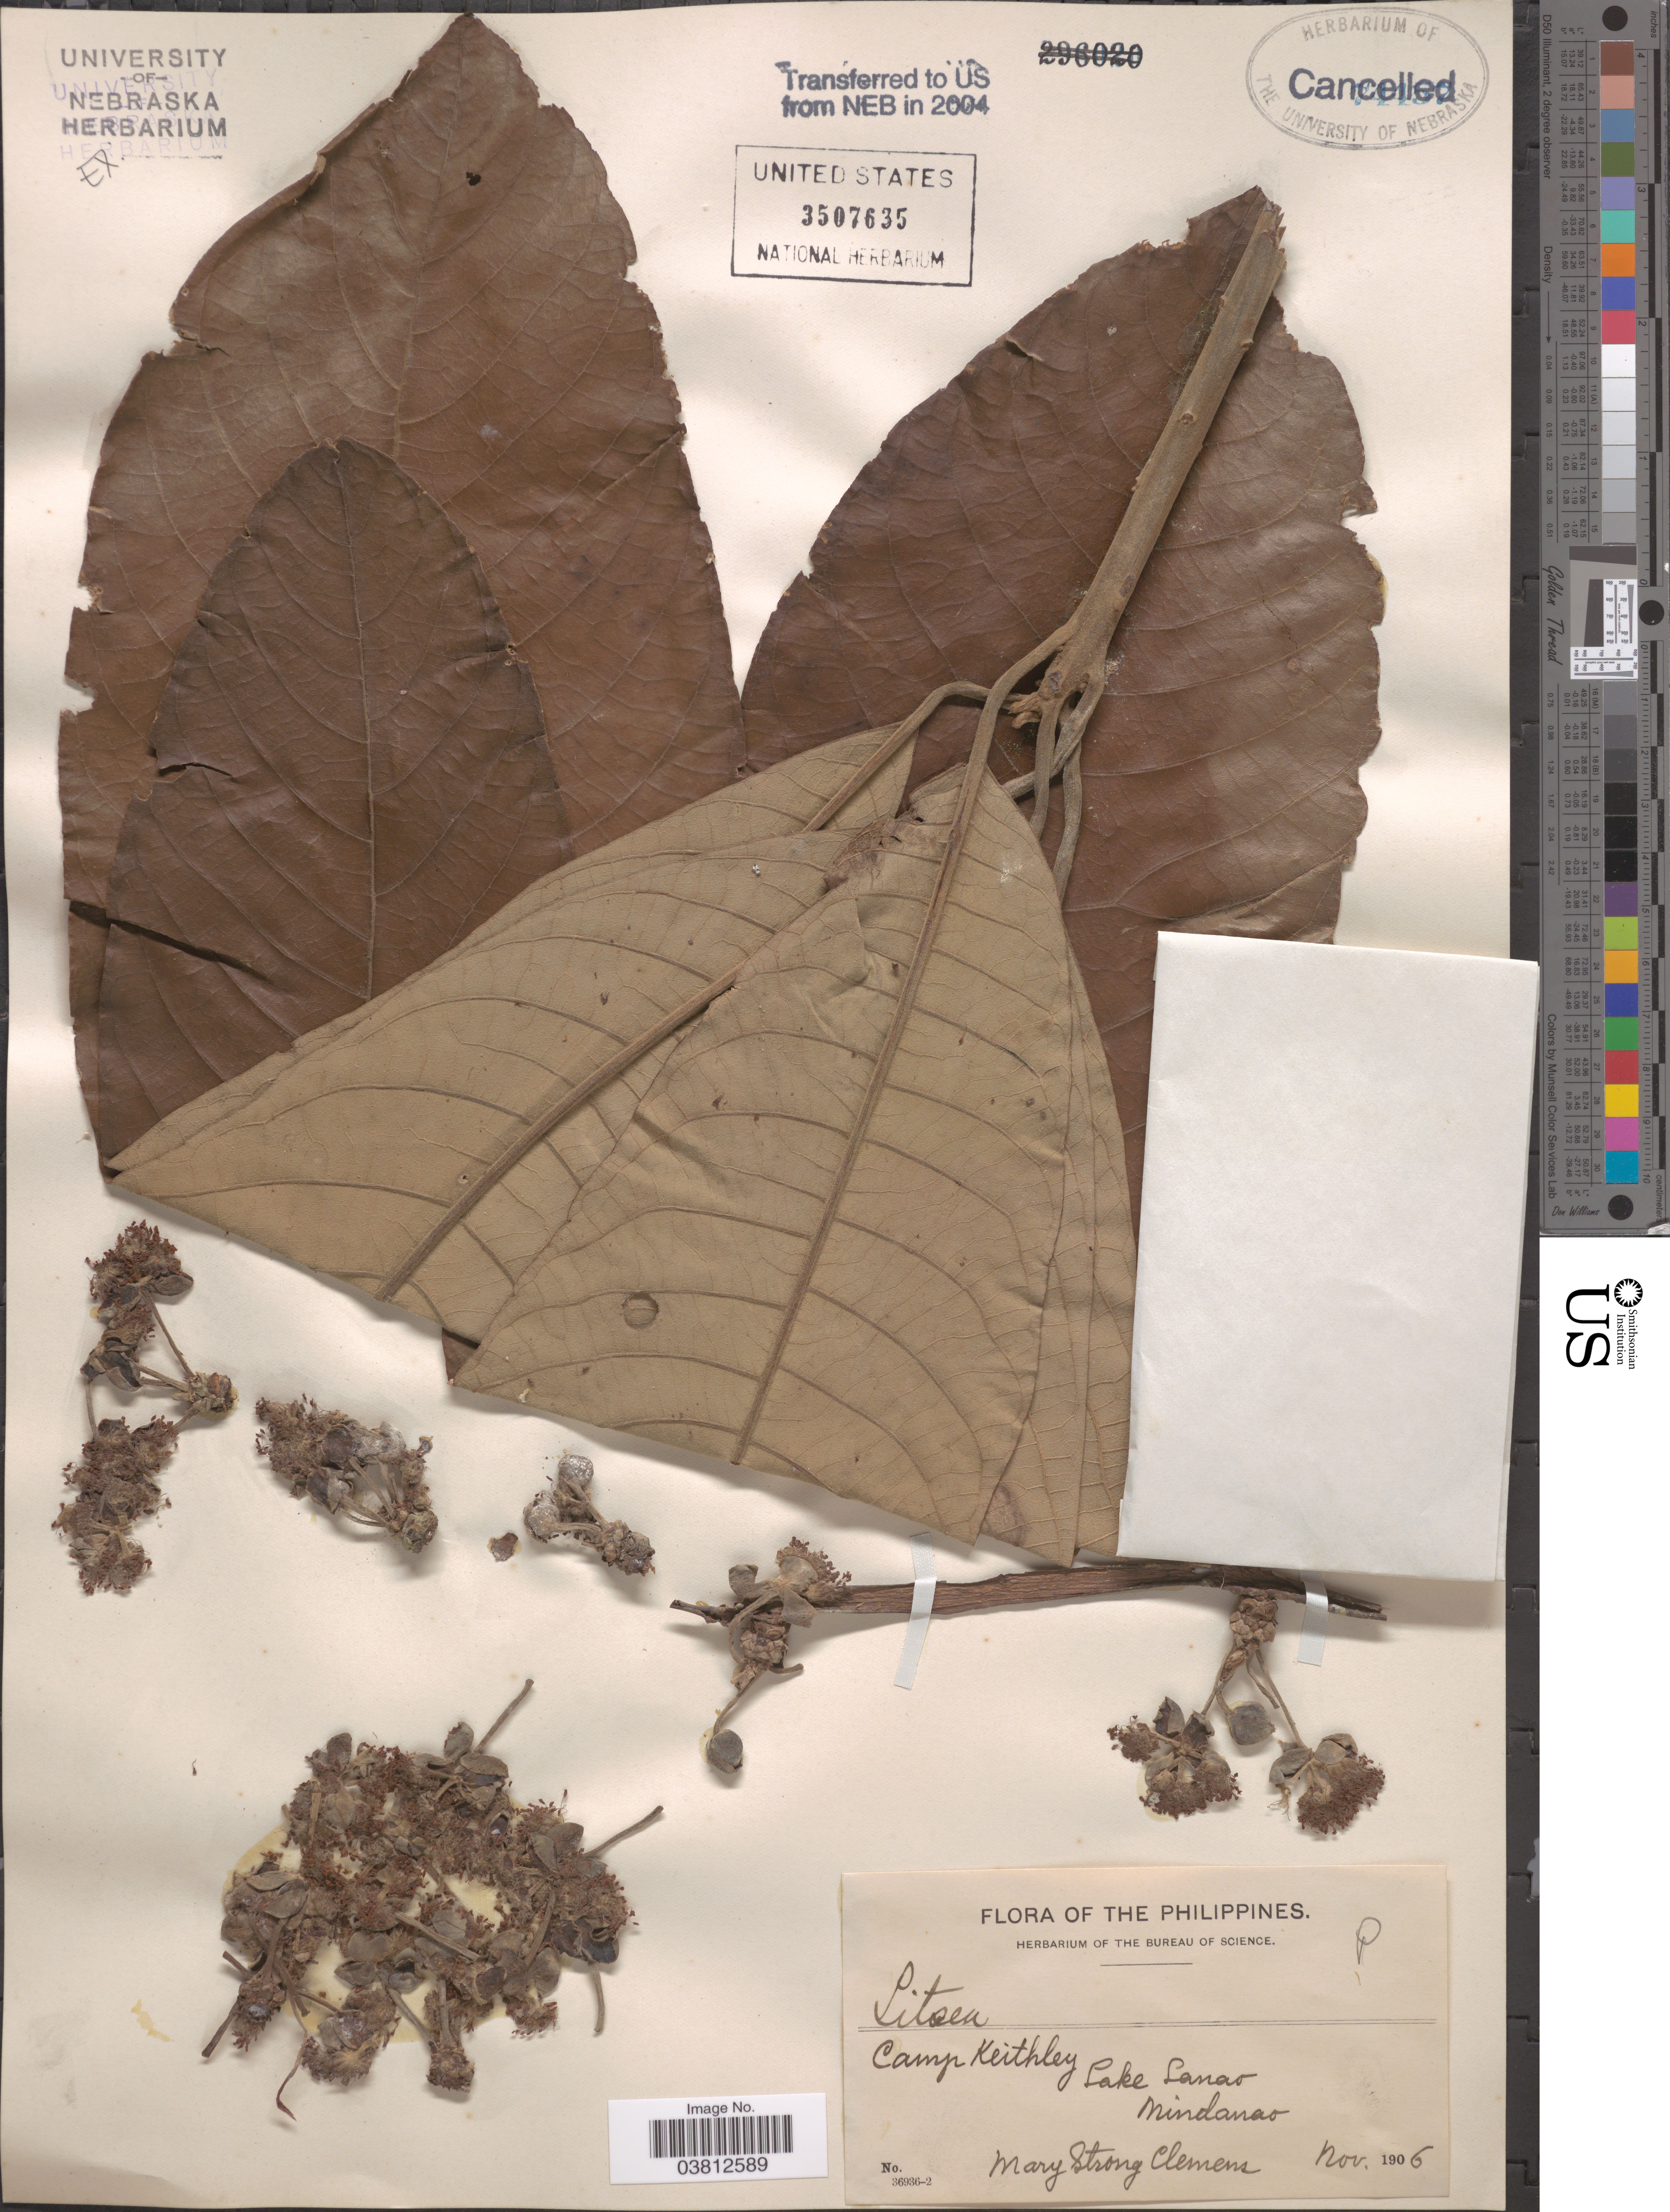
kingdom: Plantae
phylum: Tracheophyta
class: Magnoliopsida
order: Laurales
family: Lauraceae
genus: Litsea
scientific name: Litsea sp.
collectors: M. S. Clemens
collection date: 1906-11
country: Philippines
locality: Camp Keithley. Lake Lanao. Mindanao.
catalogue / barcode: US 3507635